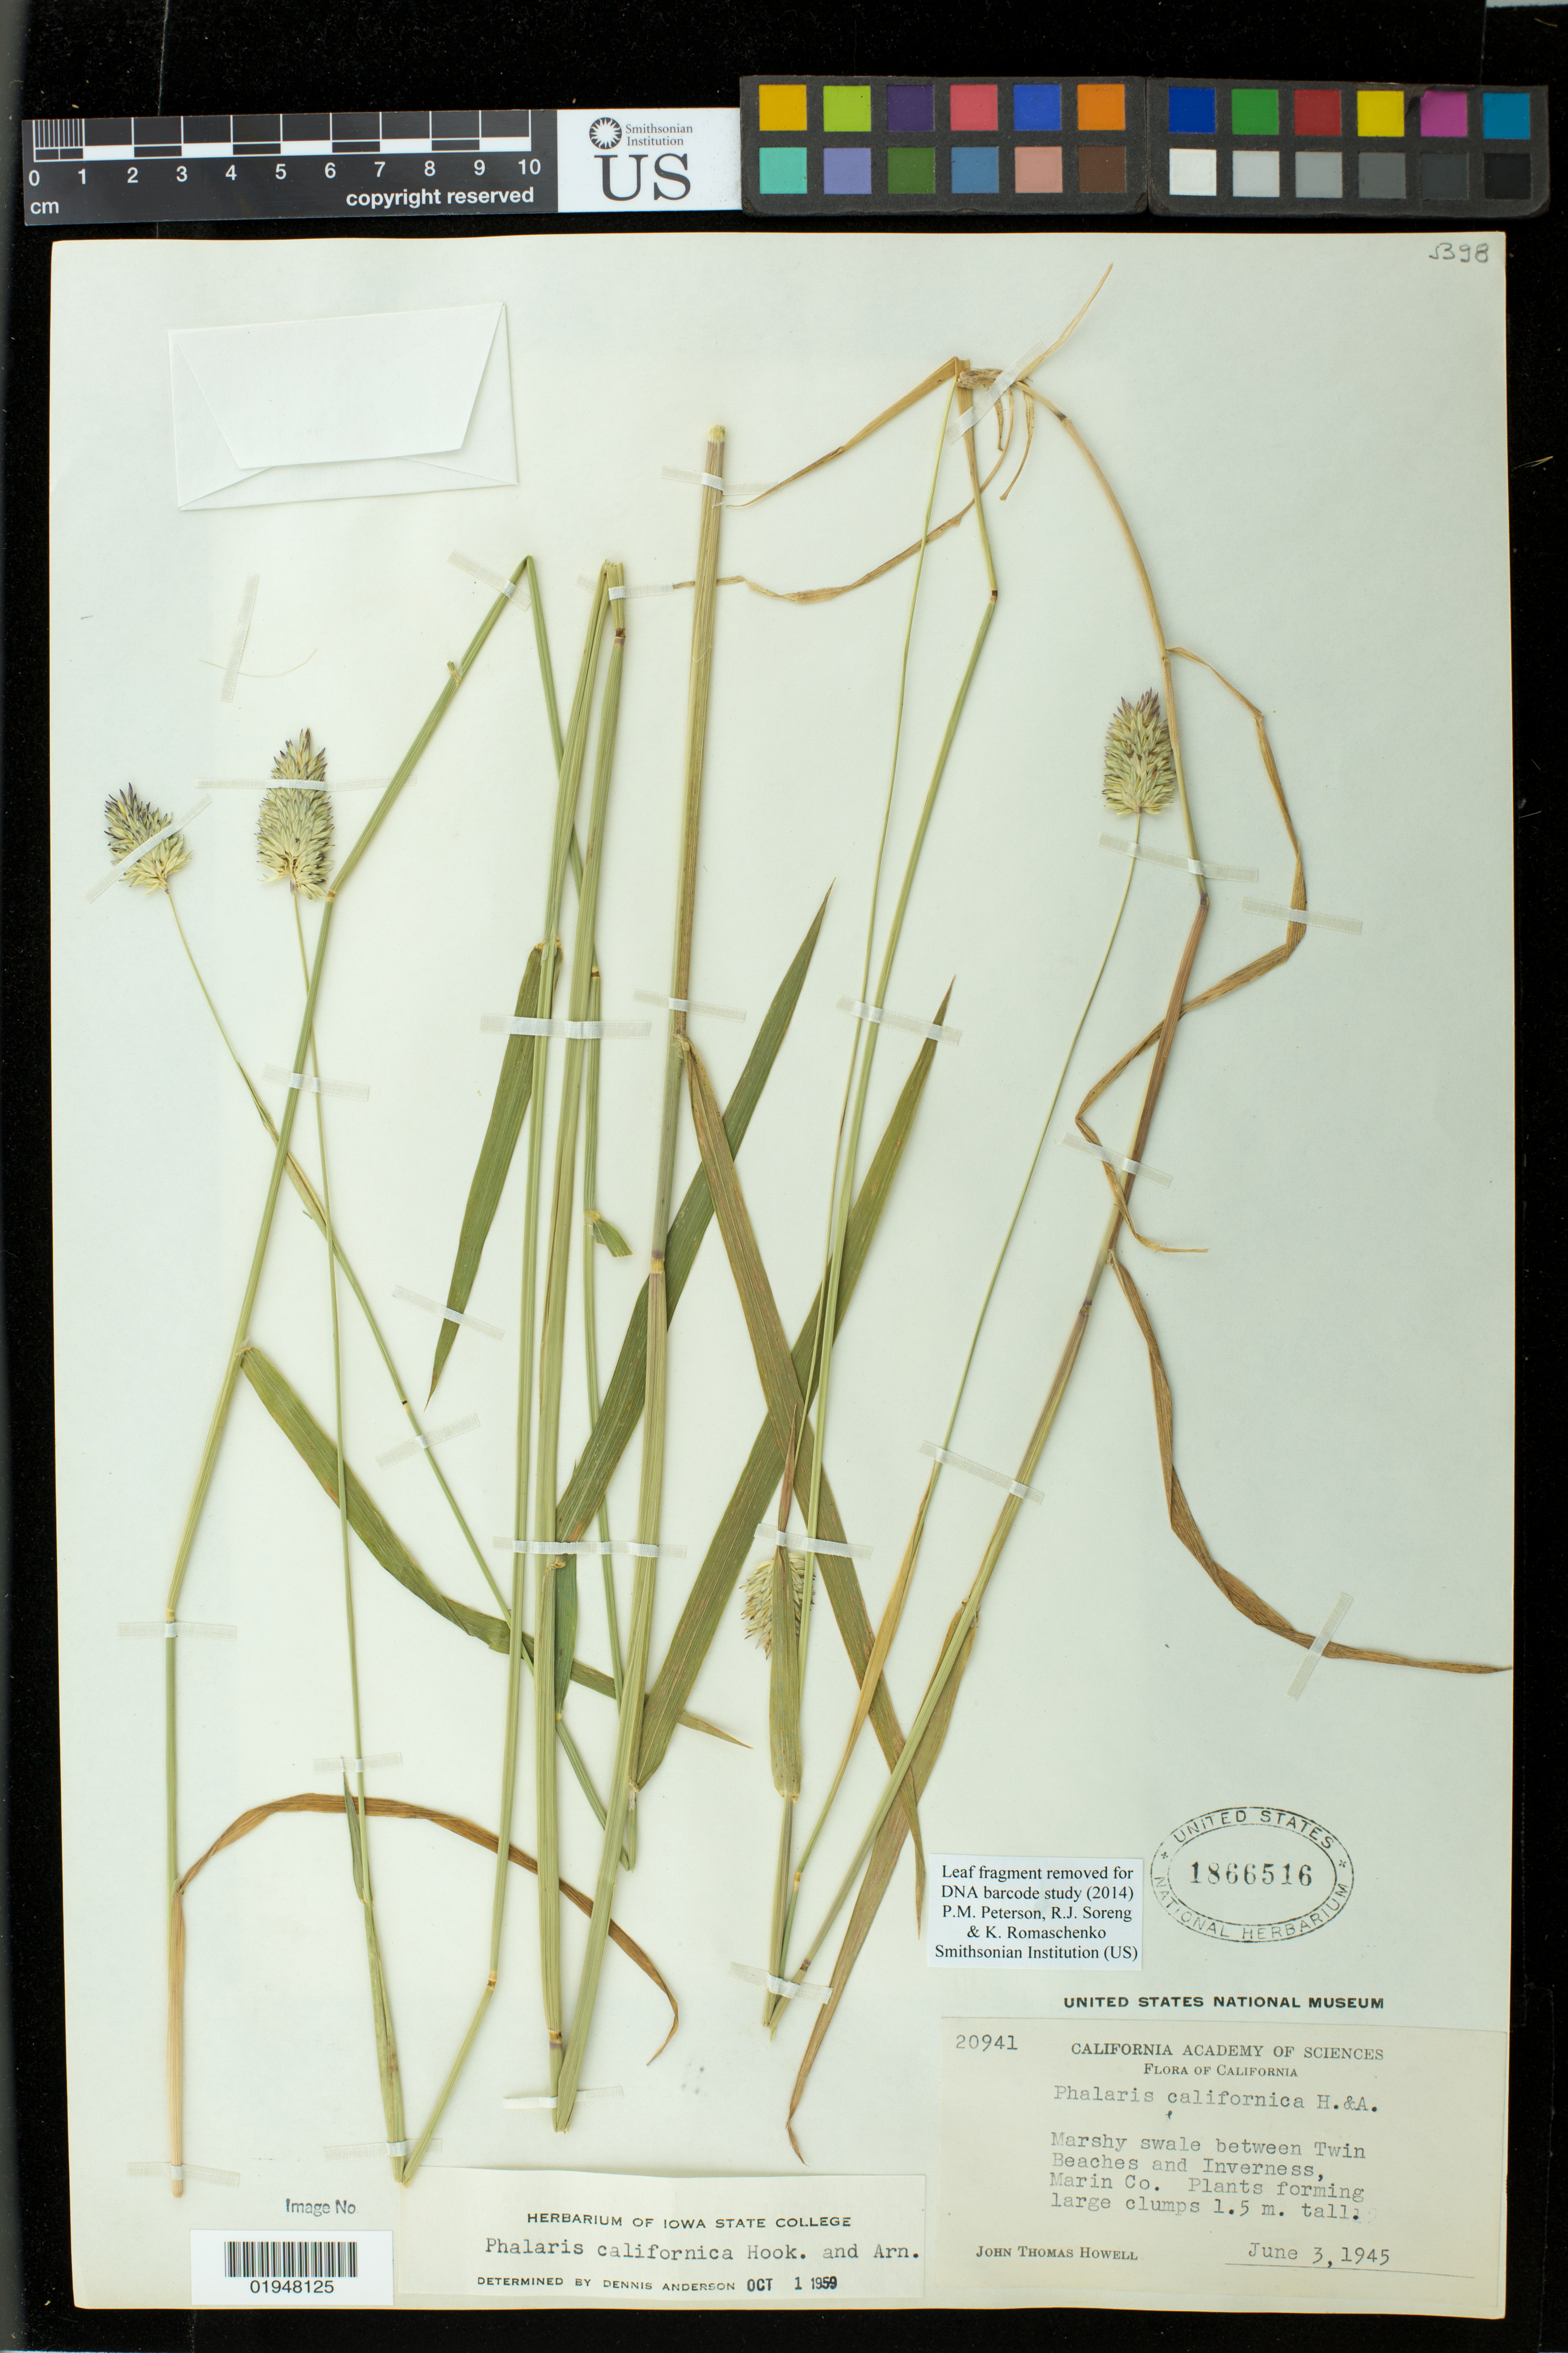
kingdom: Plantae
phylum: Tracheophyta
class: Liliopsida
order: Poales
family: Poaceae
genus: Phalaris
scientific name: Phalaris californica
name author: Hook. & Arn.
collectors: J. T. Howell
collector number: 20941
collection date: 1945-06-03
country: United States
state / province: California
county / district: Marin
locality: Between Twin Beaches and Inverness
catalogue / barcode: US 1866516